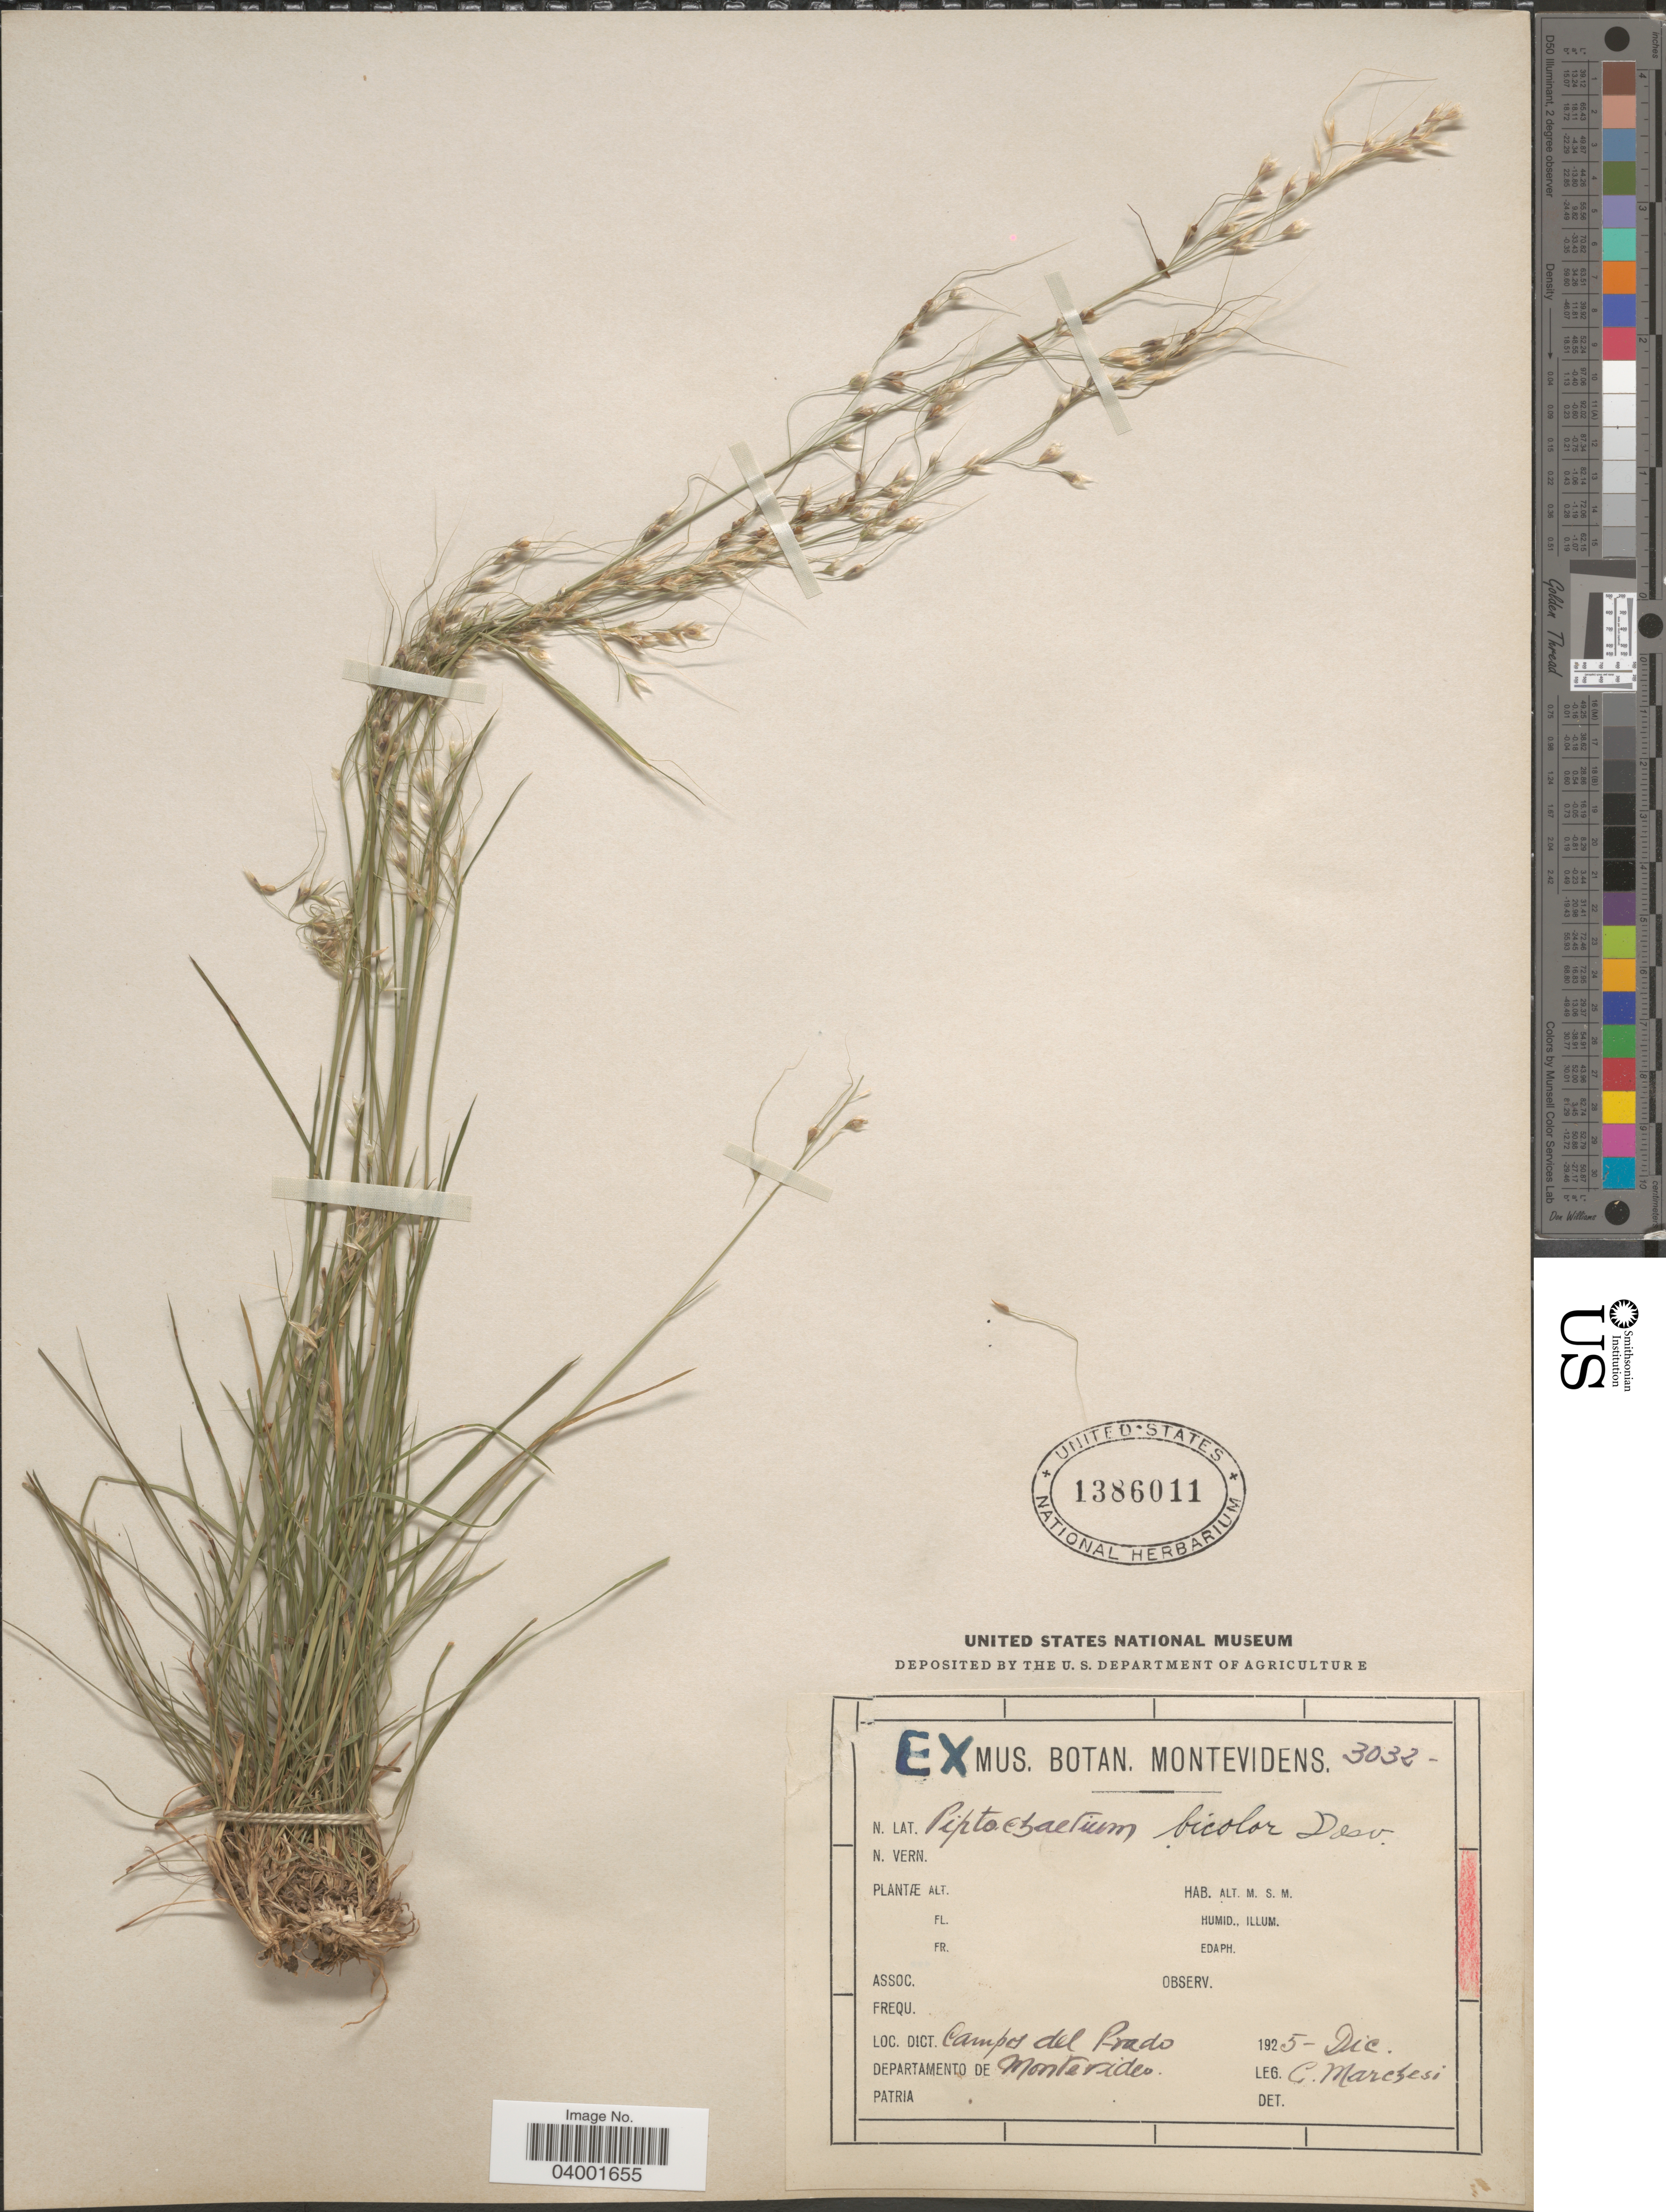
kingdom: Plantae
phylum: Tracheophyta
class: Liliopsida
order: Poales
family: Poaceae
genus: Piptochaetium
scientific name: Piptochaetium bicolor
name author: (Vahl) É. Desv.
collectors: C. Marchesi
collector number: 3032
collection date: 1925-12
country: Uruguay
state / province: Montevideo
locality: Loc. Dict. Campos del Prado. Departamento de Montevideo.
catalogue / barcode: US 1386011